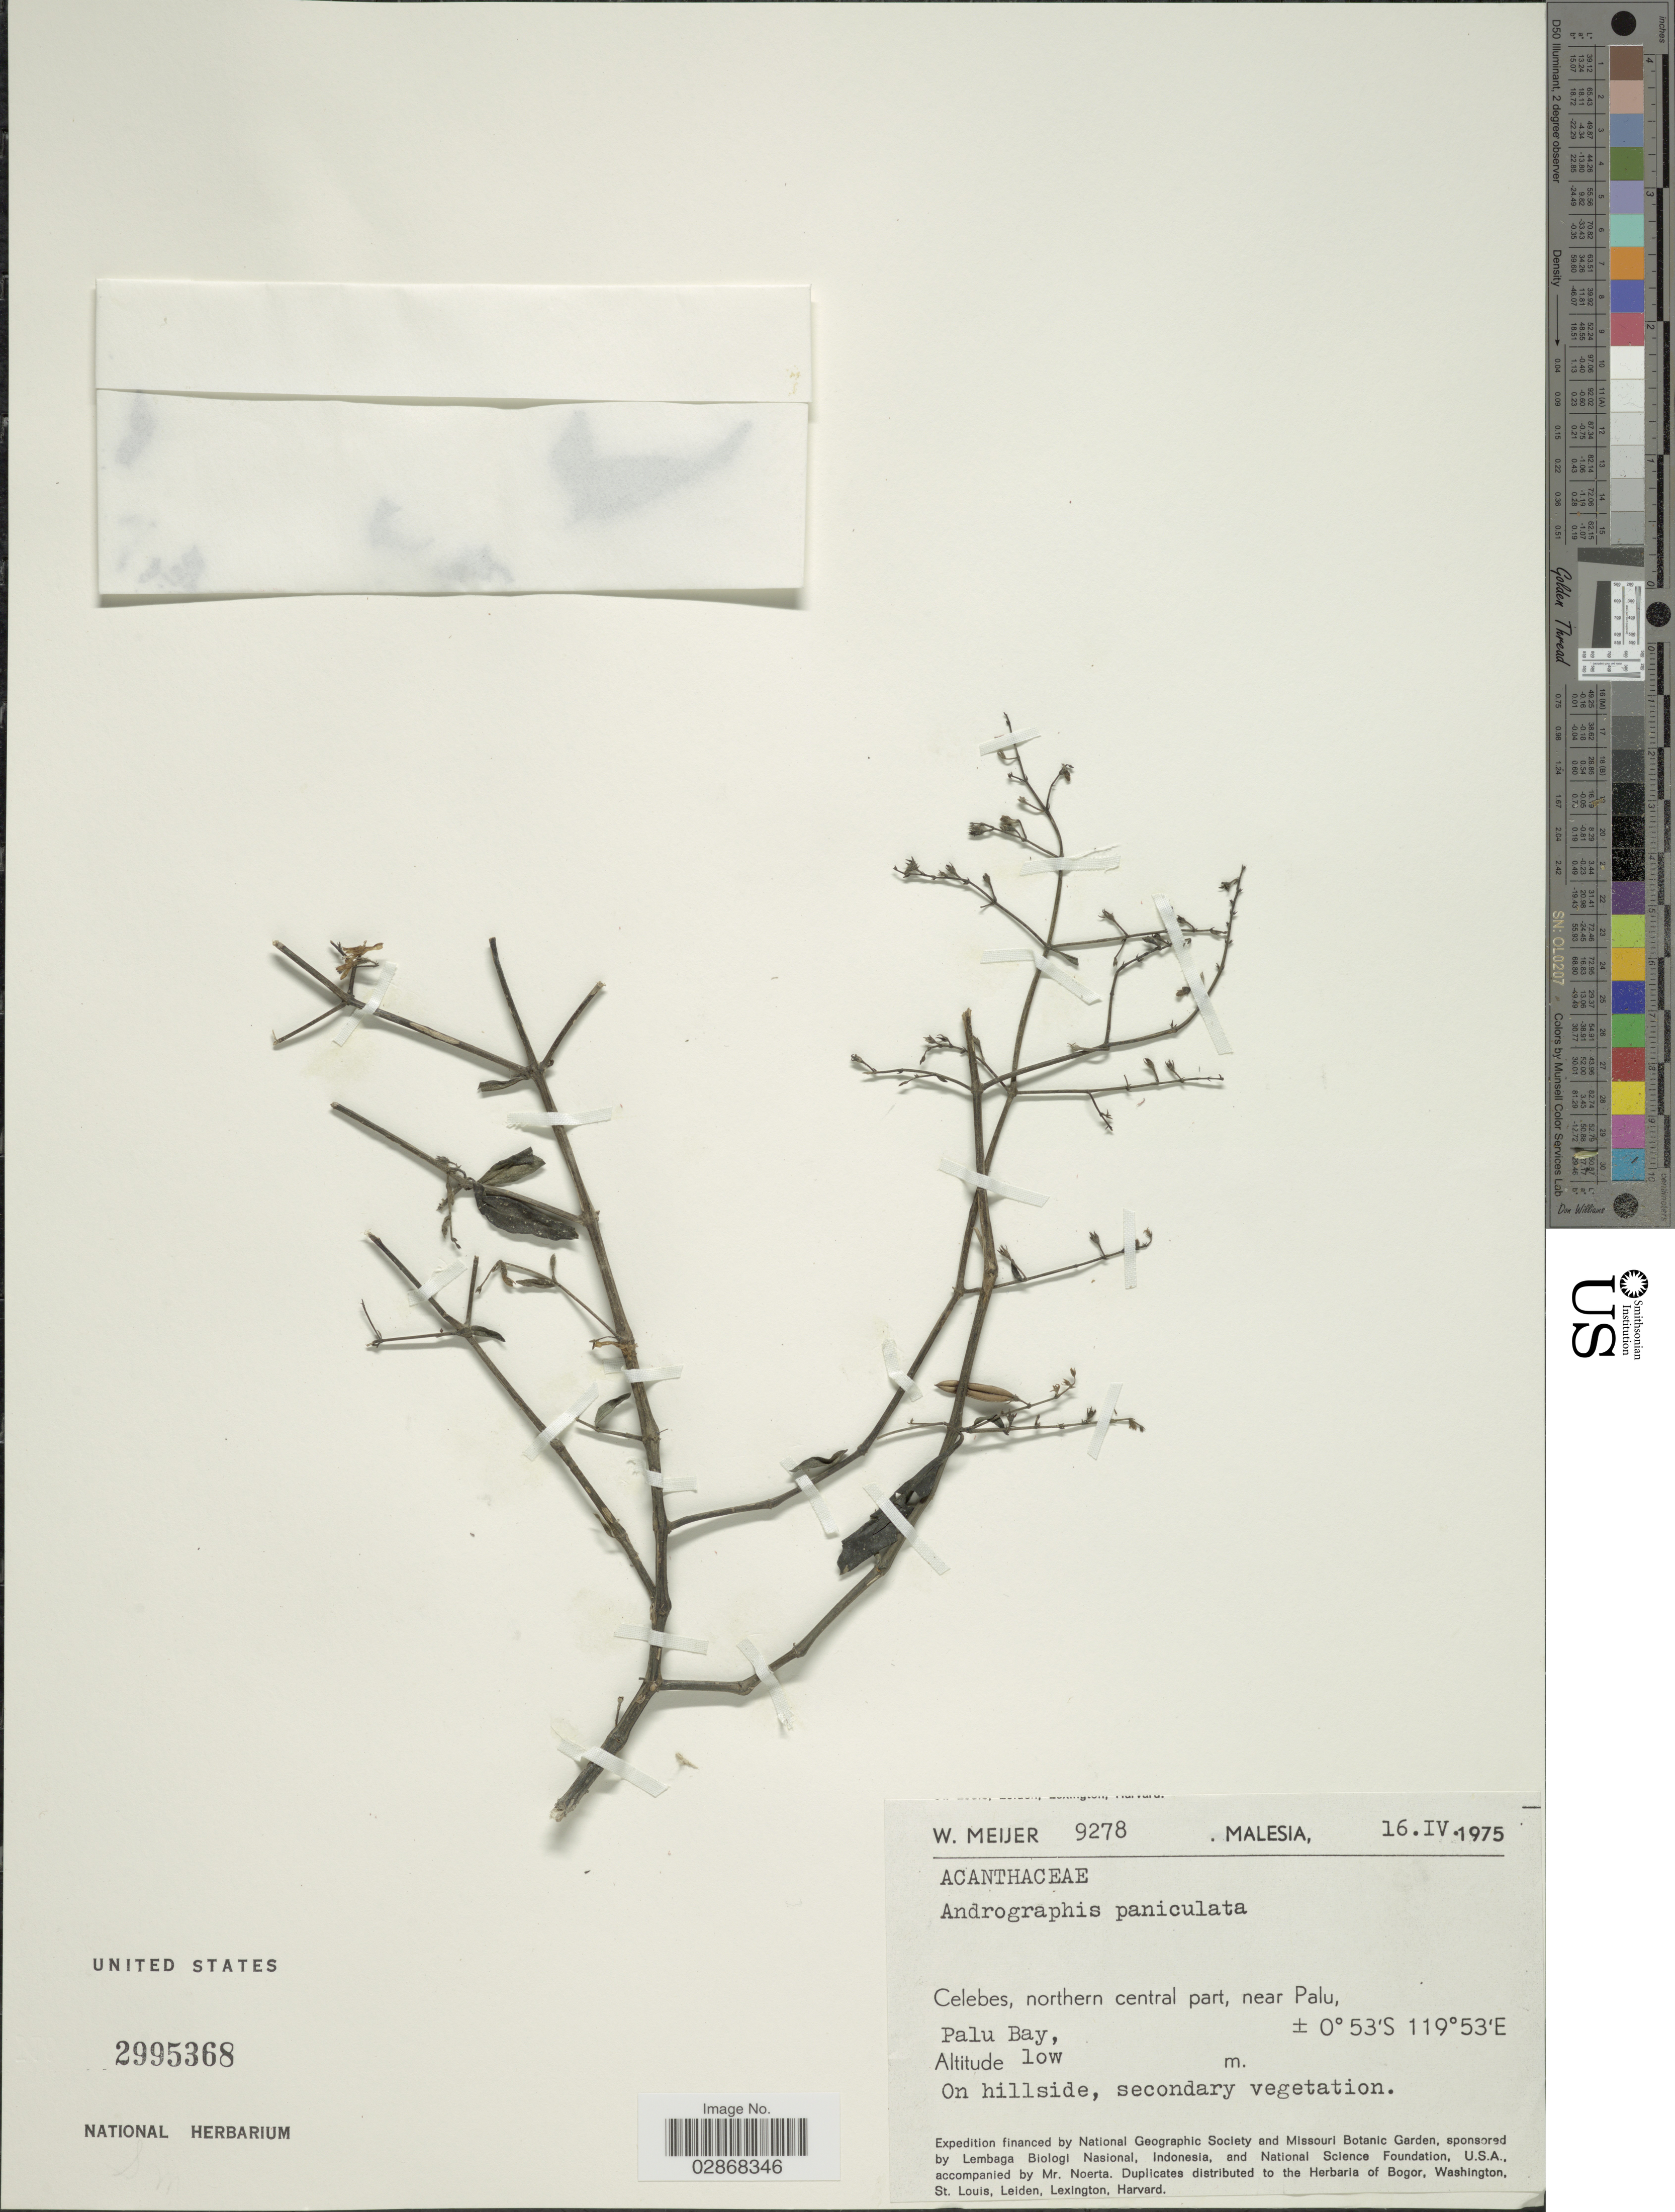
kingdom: Plantae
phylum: Tracheophyta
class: Magnoliopsida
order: Lamiales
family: Acanthaceae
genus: Andrographis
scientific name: Andrographis paniculata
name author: (Burm. f.) Nees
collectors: W. Meijer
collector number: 9278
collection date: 1975-04-16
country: Malaysia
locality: Malesia. Celebes, northern central part, near Palu, Palu Bay.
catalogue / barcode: US 2995368